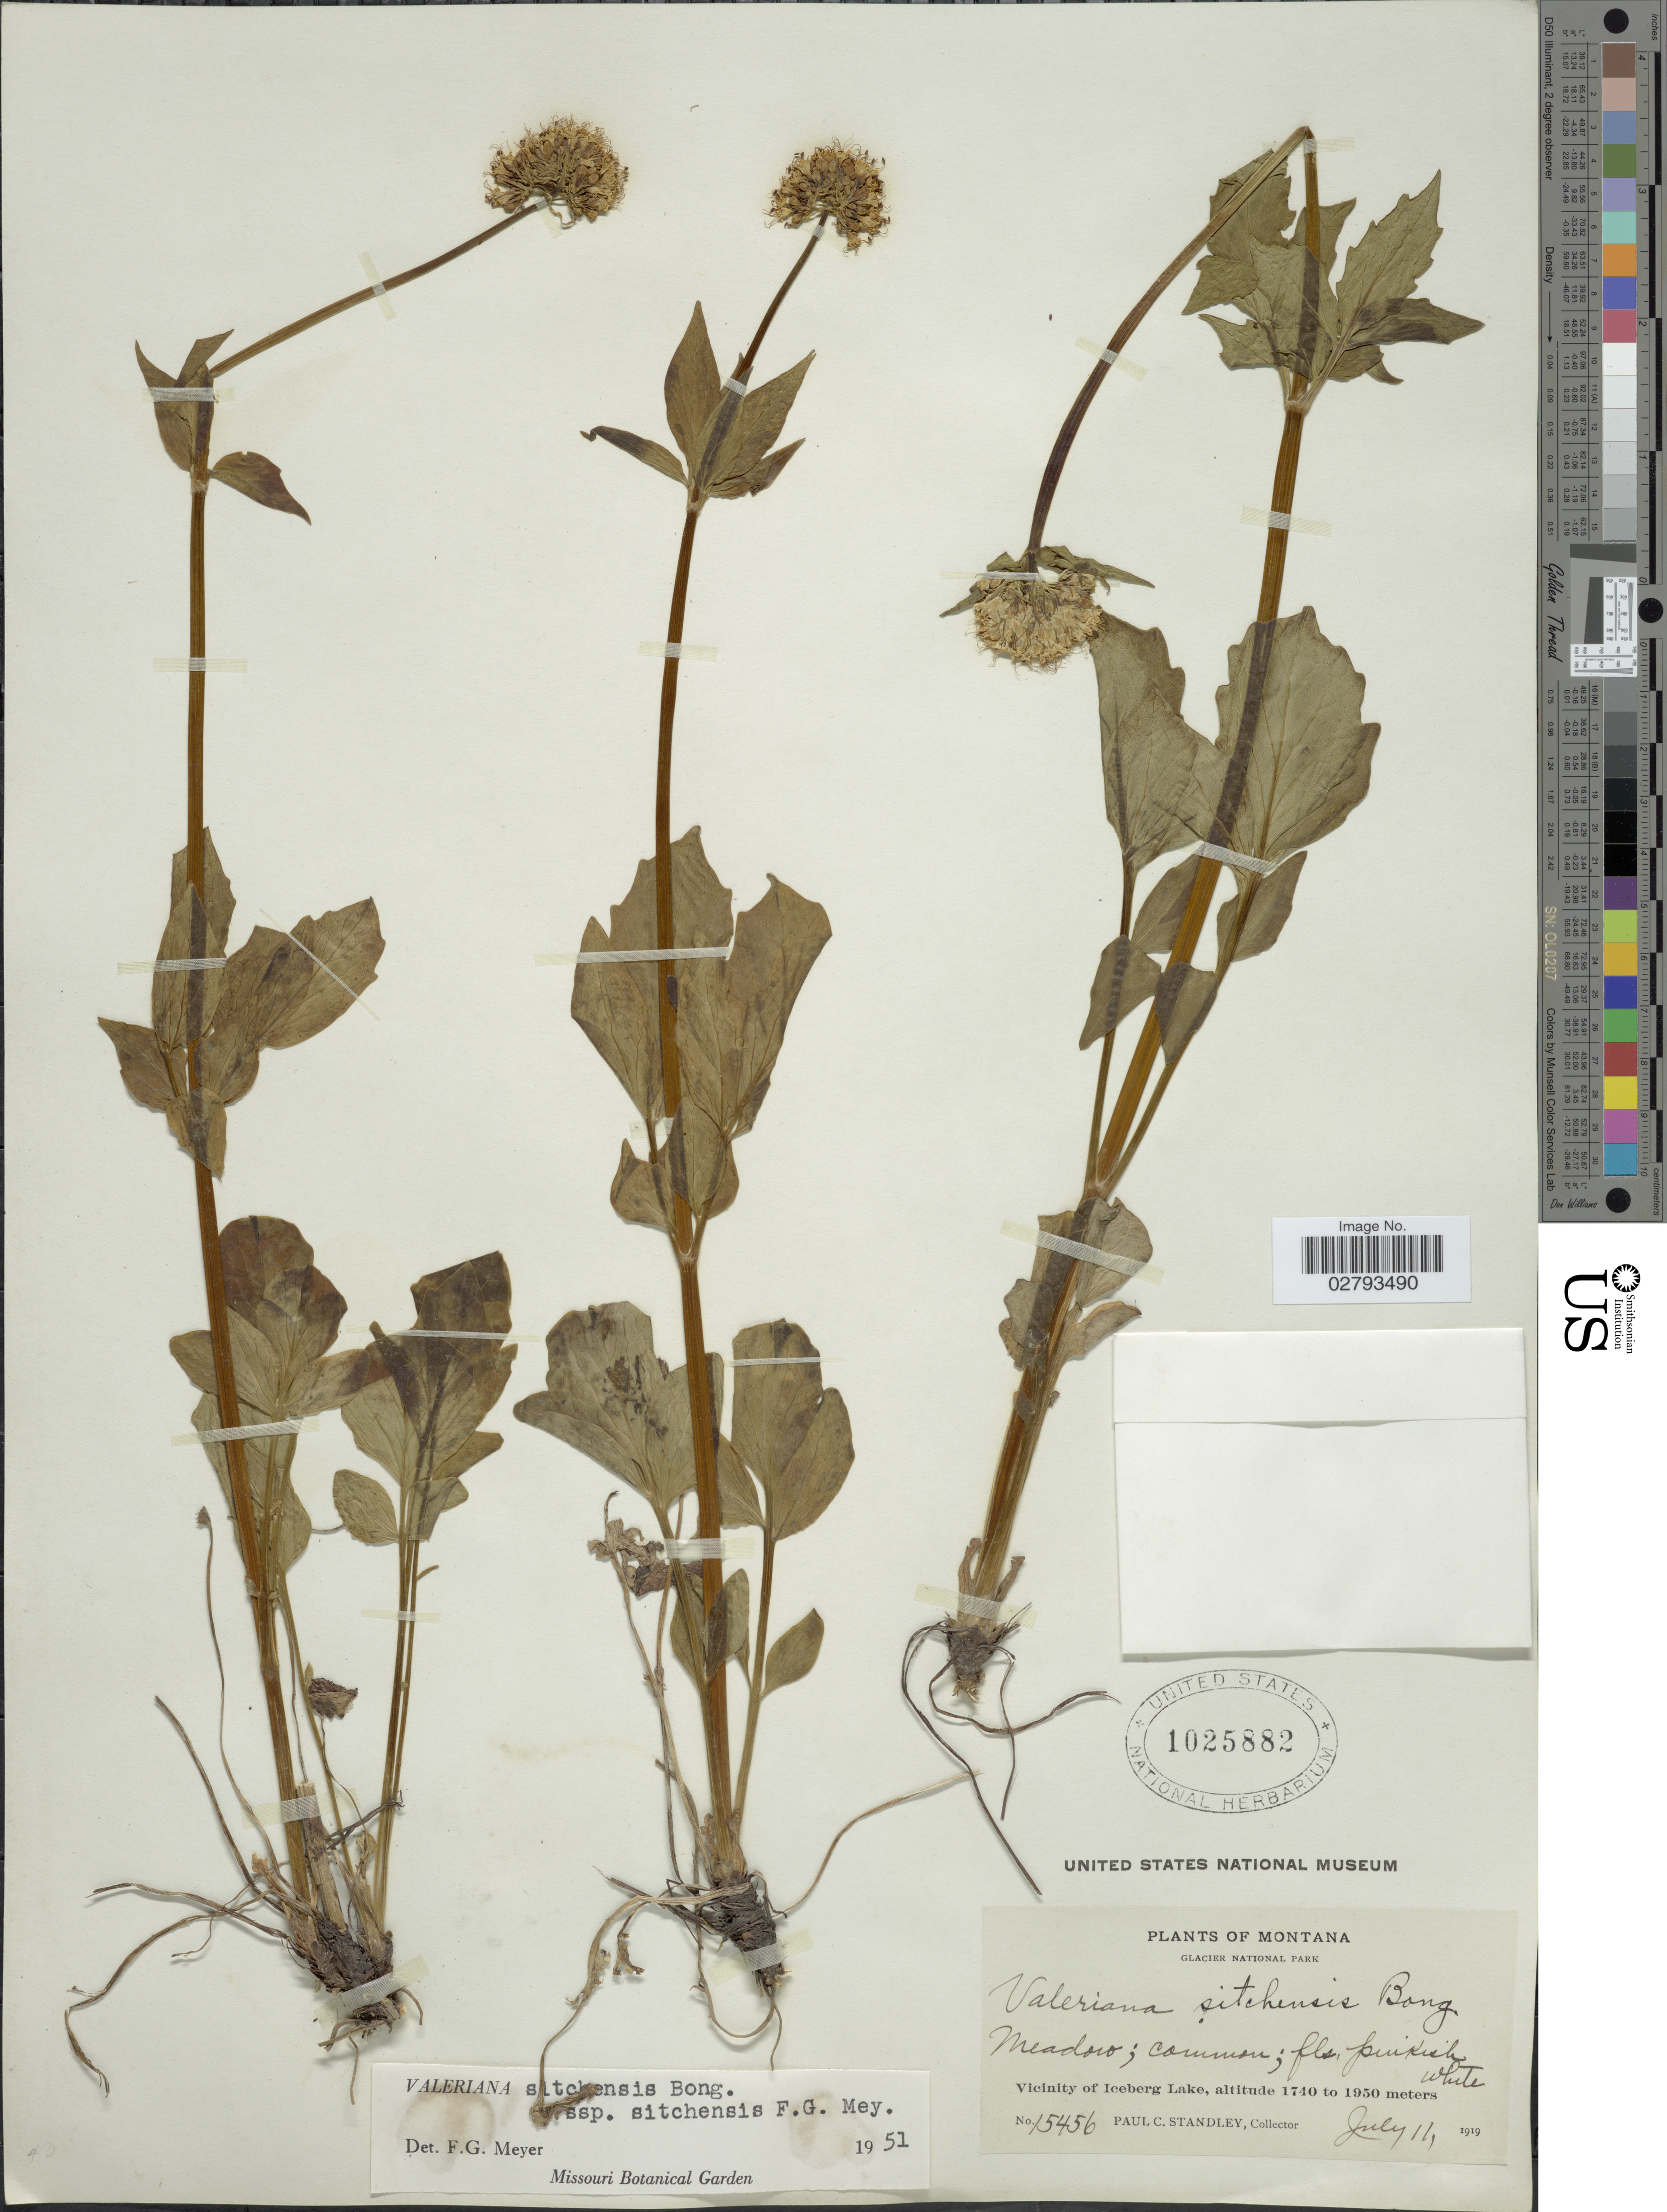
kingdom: Plantae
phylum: Tracheophyta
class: Magnoliopsida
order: Dipsacales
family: Caprifoliaceae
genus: Valeriana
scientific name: Valeriana sitchensis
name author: Bong.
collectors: P. C. Standley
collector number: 15456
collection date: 1919-07-11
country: United States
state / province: Montana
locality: Glacier National Park. Vicinity of Iceberg Lake.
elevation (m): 1740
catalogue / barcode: US 1025882